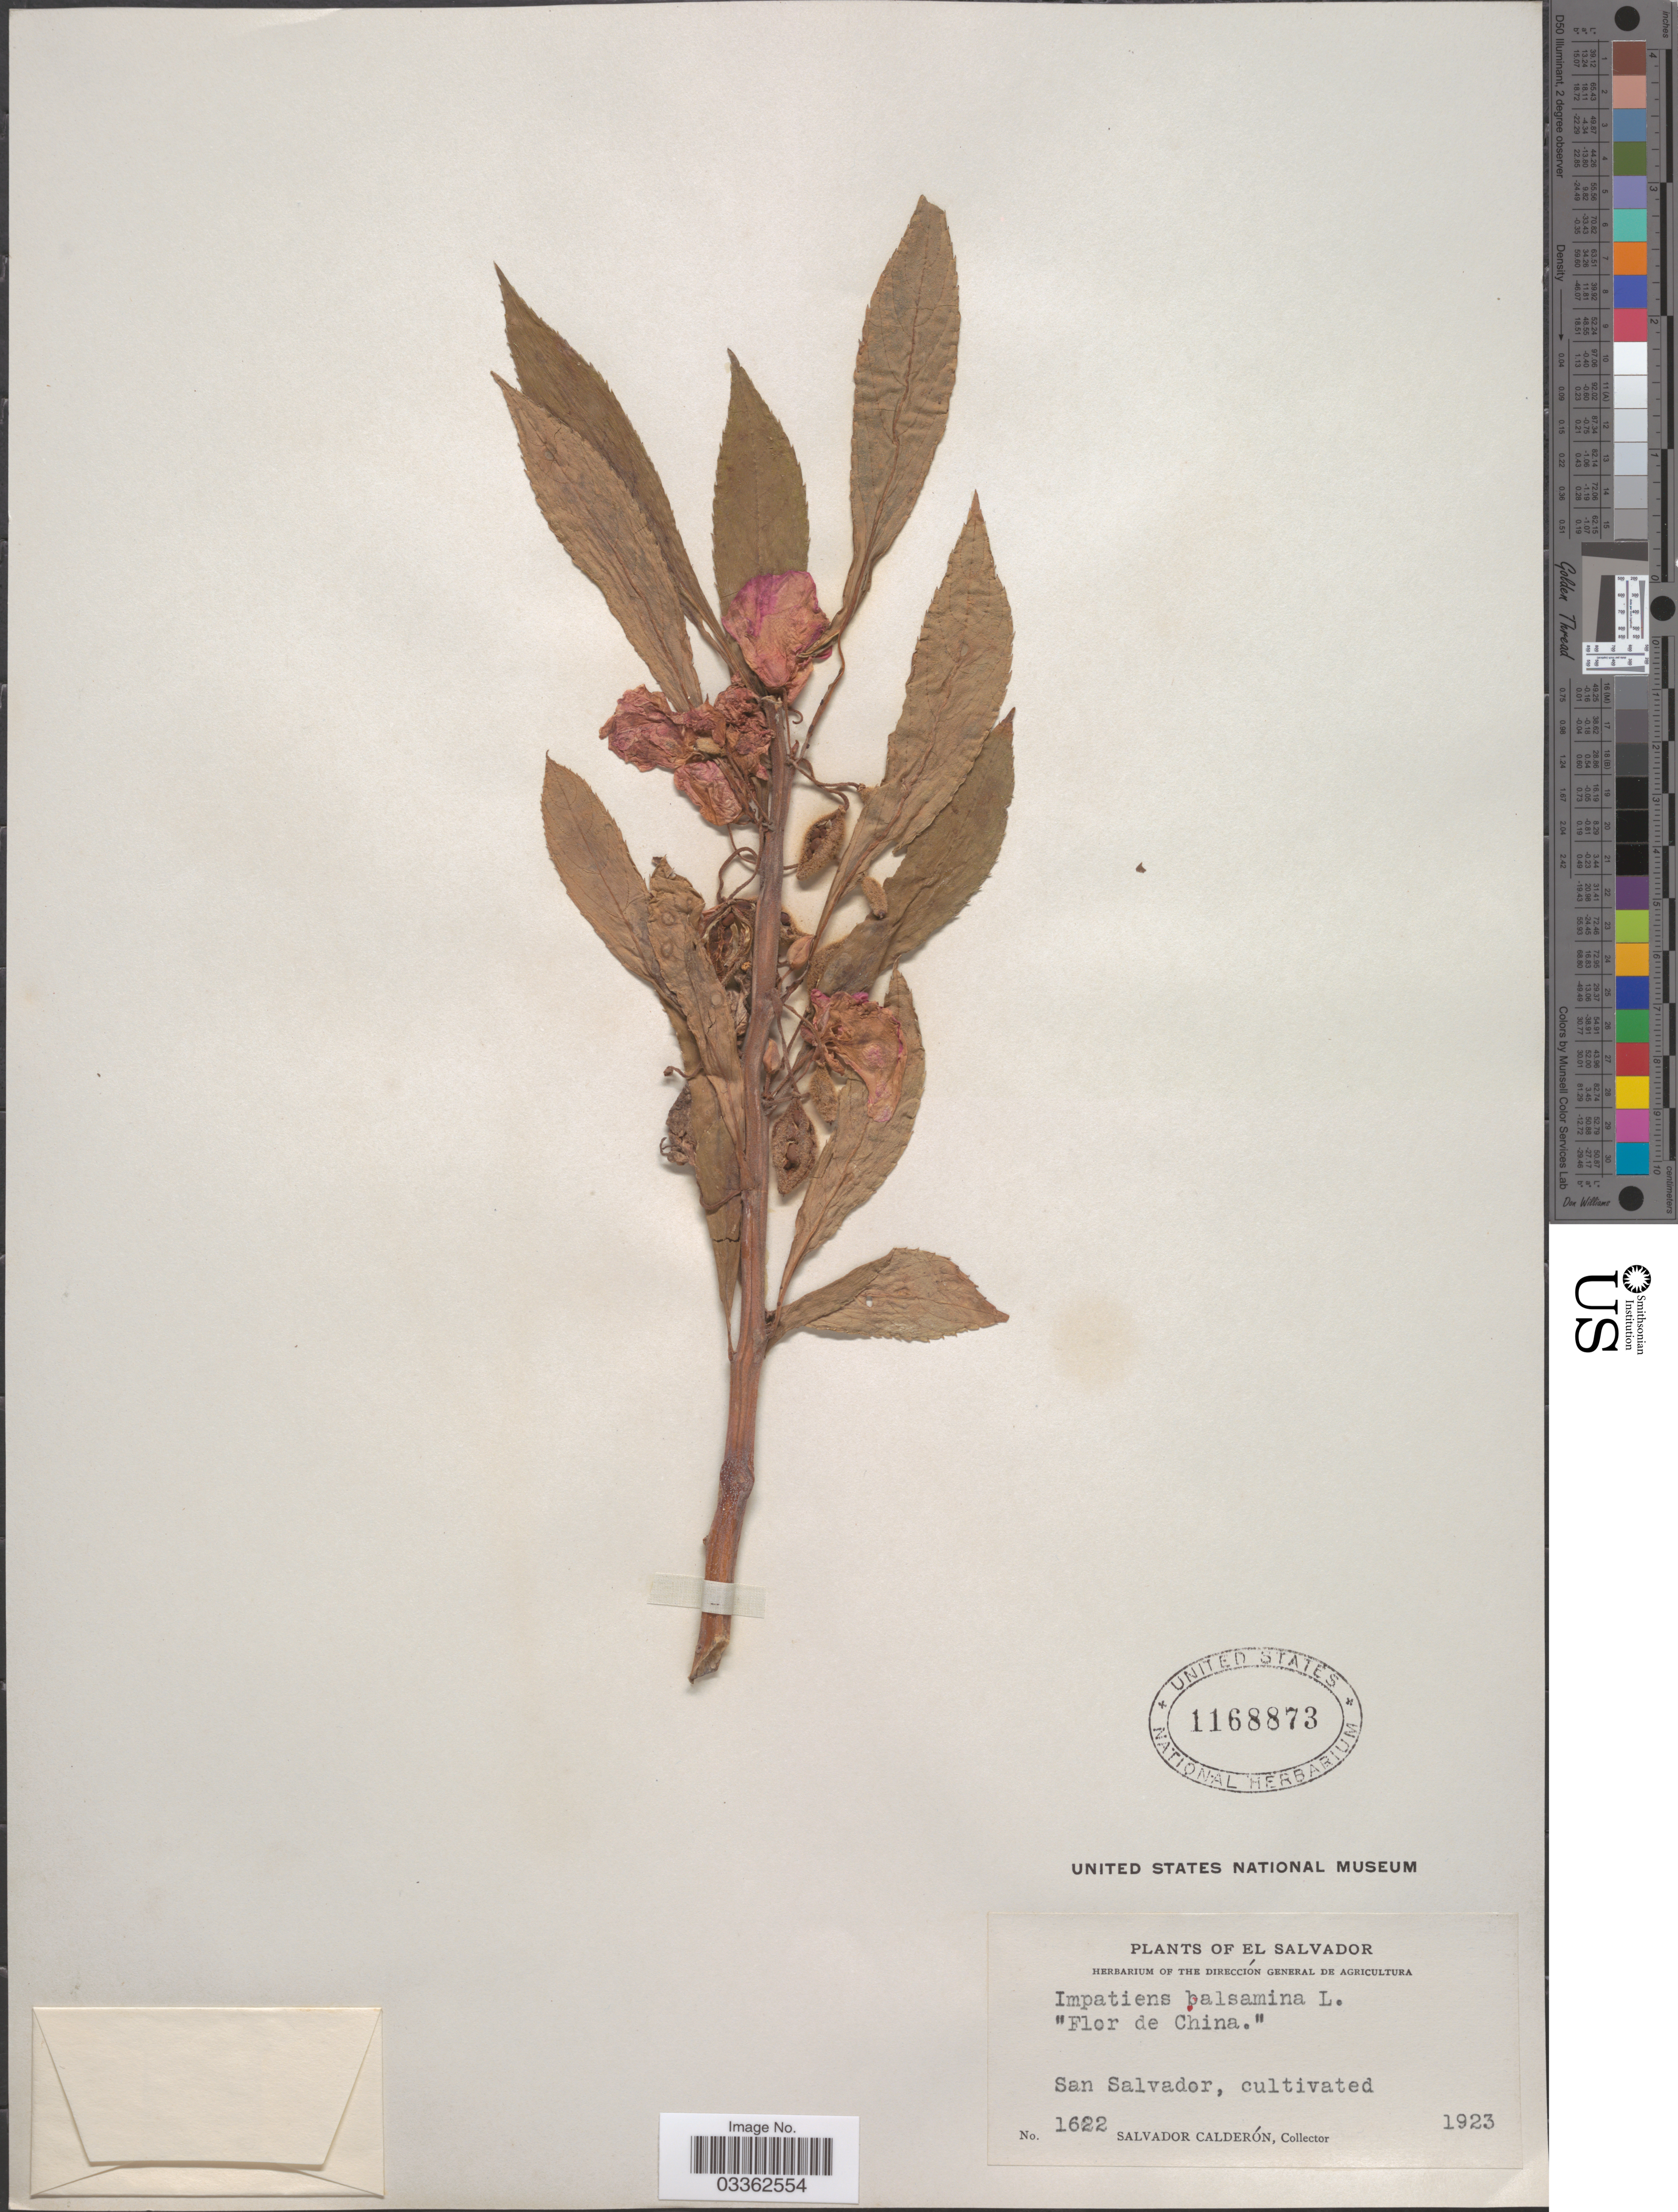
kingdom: Plantae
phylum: Tracheophyta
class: Magnoliopsida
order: Ericales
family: Balsaminaceae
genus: Impatiens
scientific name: Impatiens balsamina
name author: L.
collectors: S. Calderón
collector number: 1622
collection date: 1923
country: El Salvador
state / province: San Salvador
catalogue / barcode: US 1168873